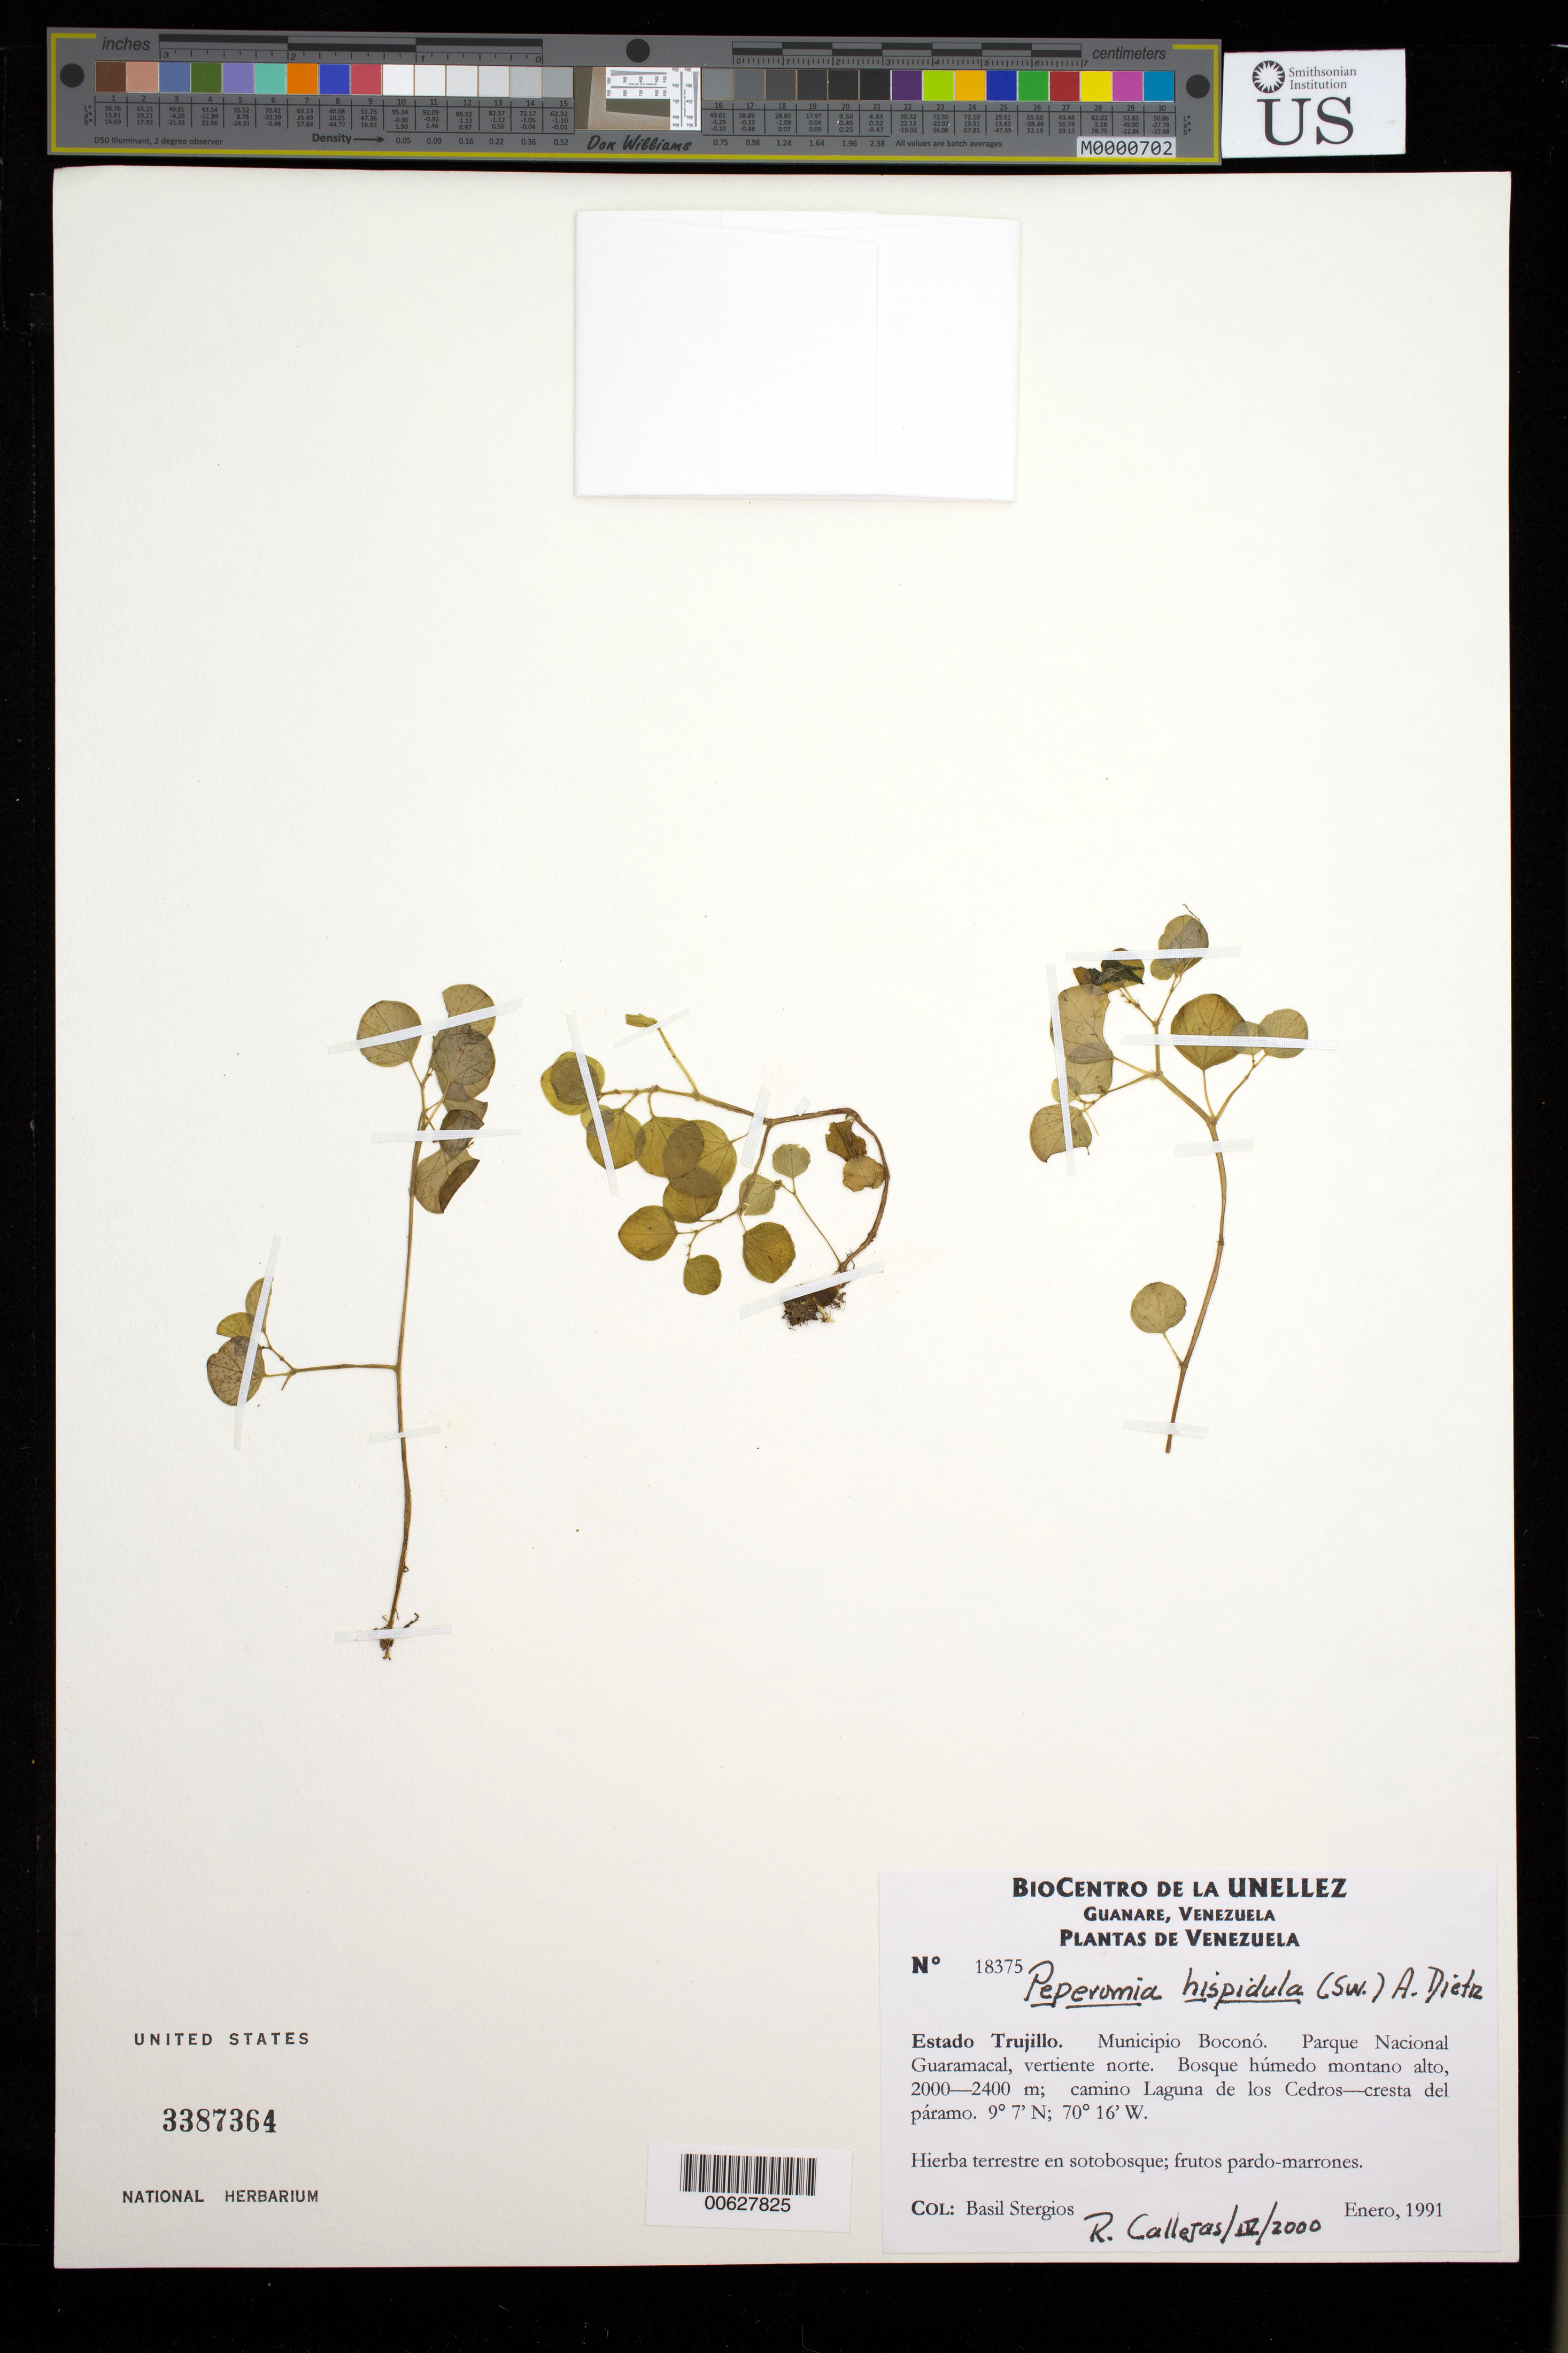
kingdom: Plantae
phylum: Tracheophyta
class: Magnoliopsida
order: Piperales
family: Piperaceae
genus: Peperomia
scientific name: Peperomia hispidula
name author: (Sw.) A. Dietr.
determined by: Callejas, Ricardo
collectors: B. G. Stergios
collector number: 18375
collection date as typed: Jan 1991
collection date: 1991-01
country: Venezuela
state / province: Trujillo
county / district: Boconó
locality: Parque Nacional Guaramacal, vertiente N, camino laguna de los Cedros-cresta del páramo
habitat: Bosque húmedo montano alto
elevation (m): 2000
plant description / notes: PORT, US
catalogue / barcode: US 3387364